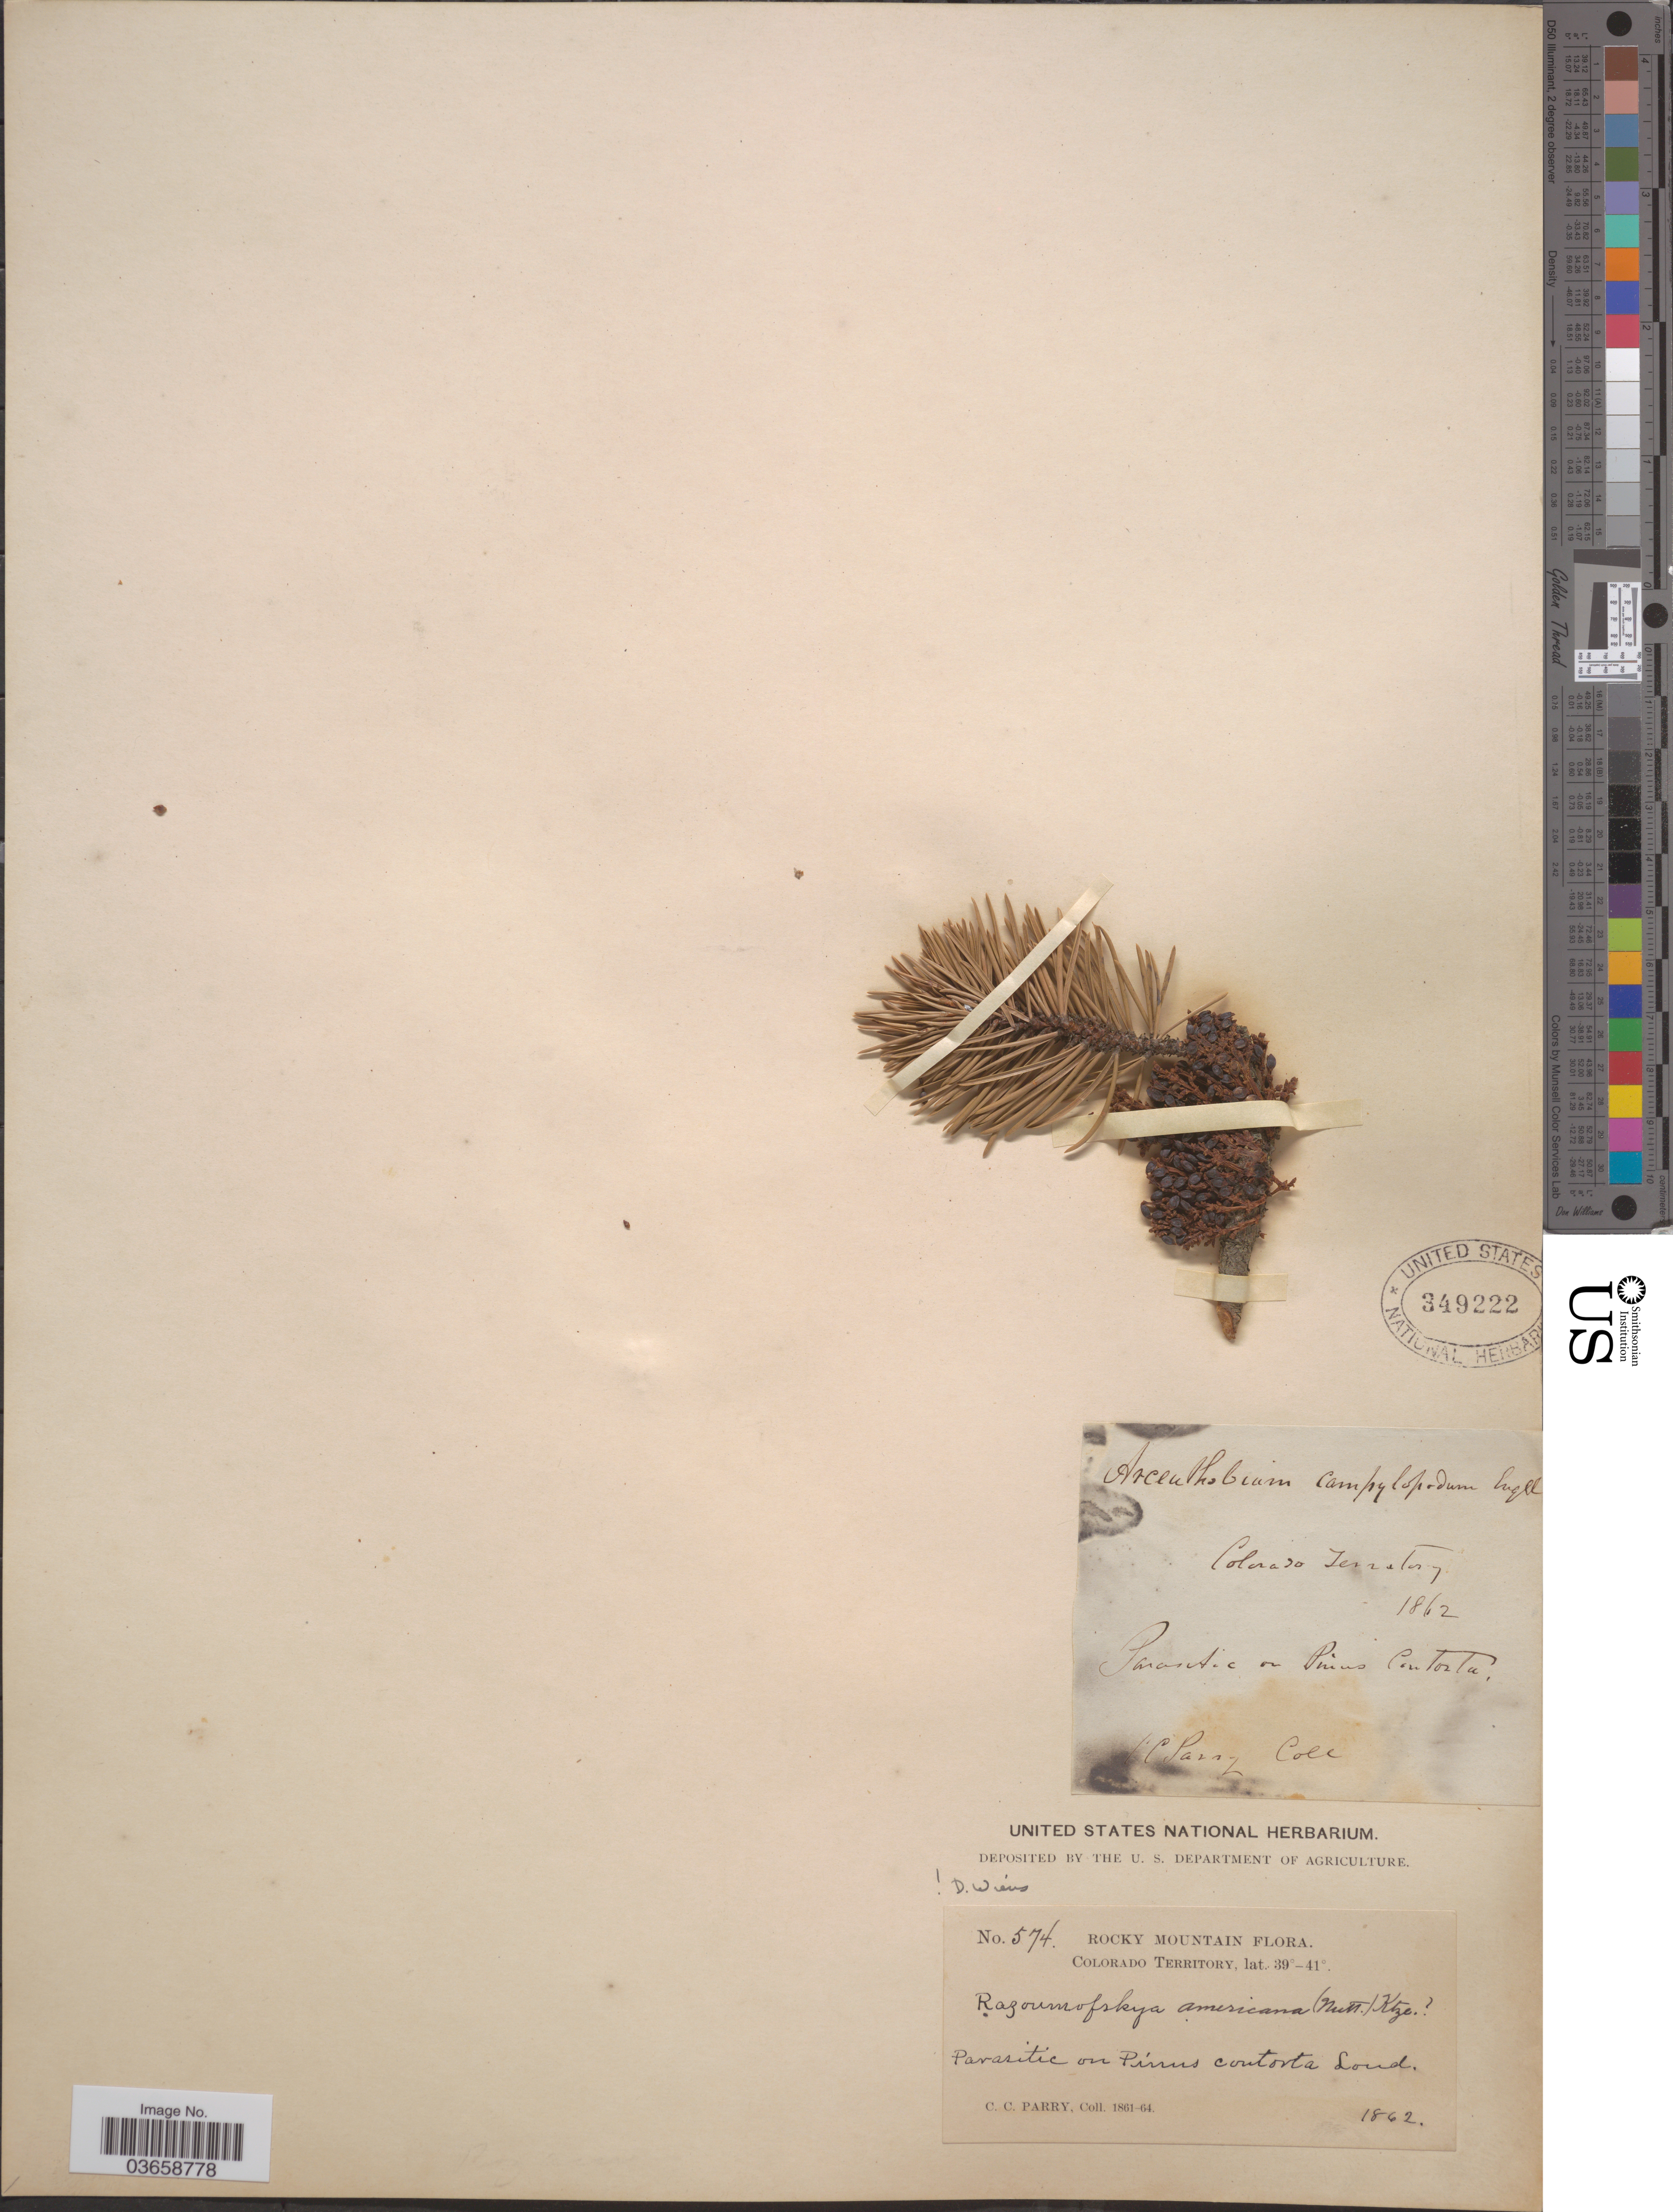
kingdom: Plantae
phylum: Tracheophyta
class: Magnoliopsida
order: Santalales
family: Viscaceae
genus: Arceuthobium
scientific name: Arceuthobium americanum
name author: Nutt. ex A. Gray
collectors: C. C. Parry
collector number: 574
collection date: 1862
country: United States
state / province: Colorado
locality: Rocky Mountain. Colorado Territory.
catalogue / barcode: US 349222